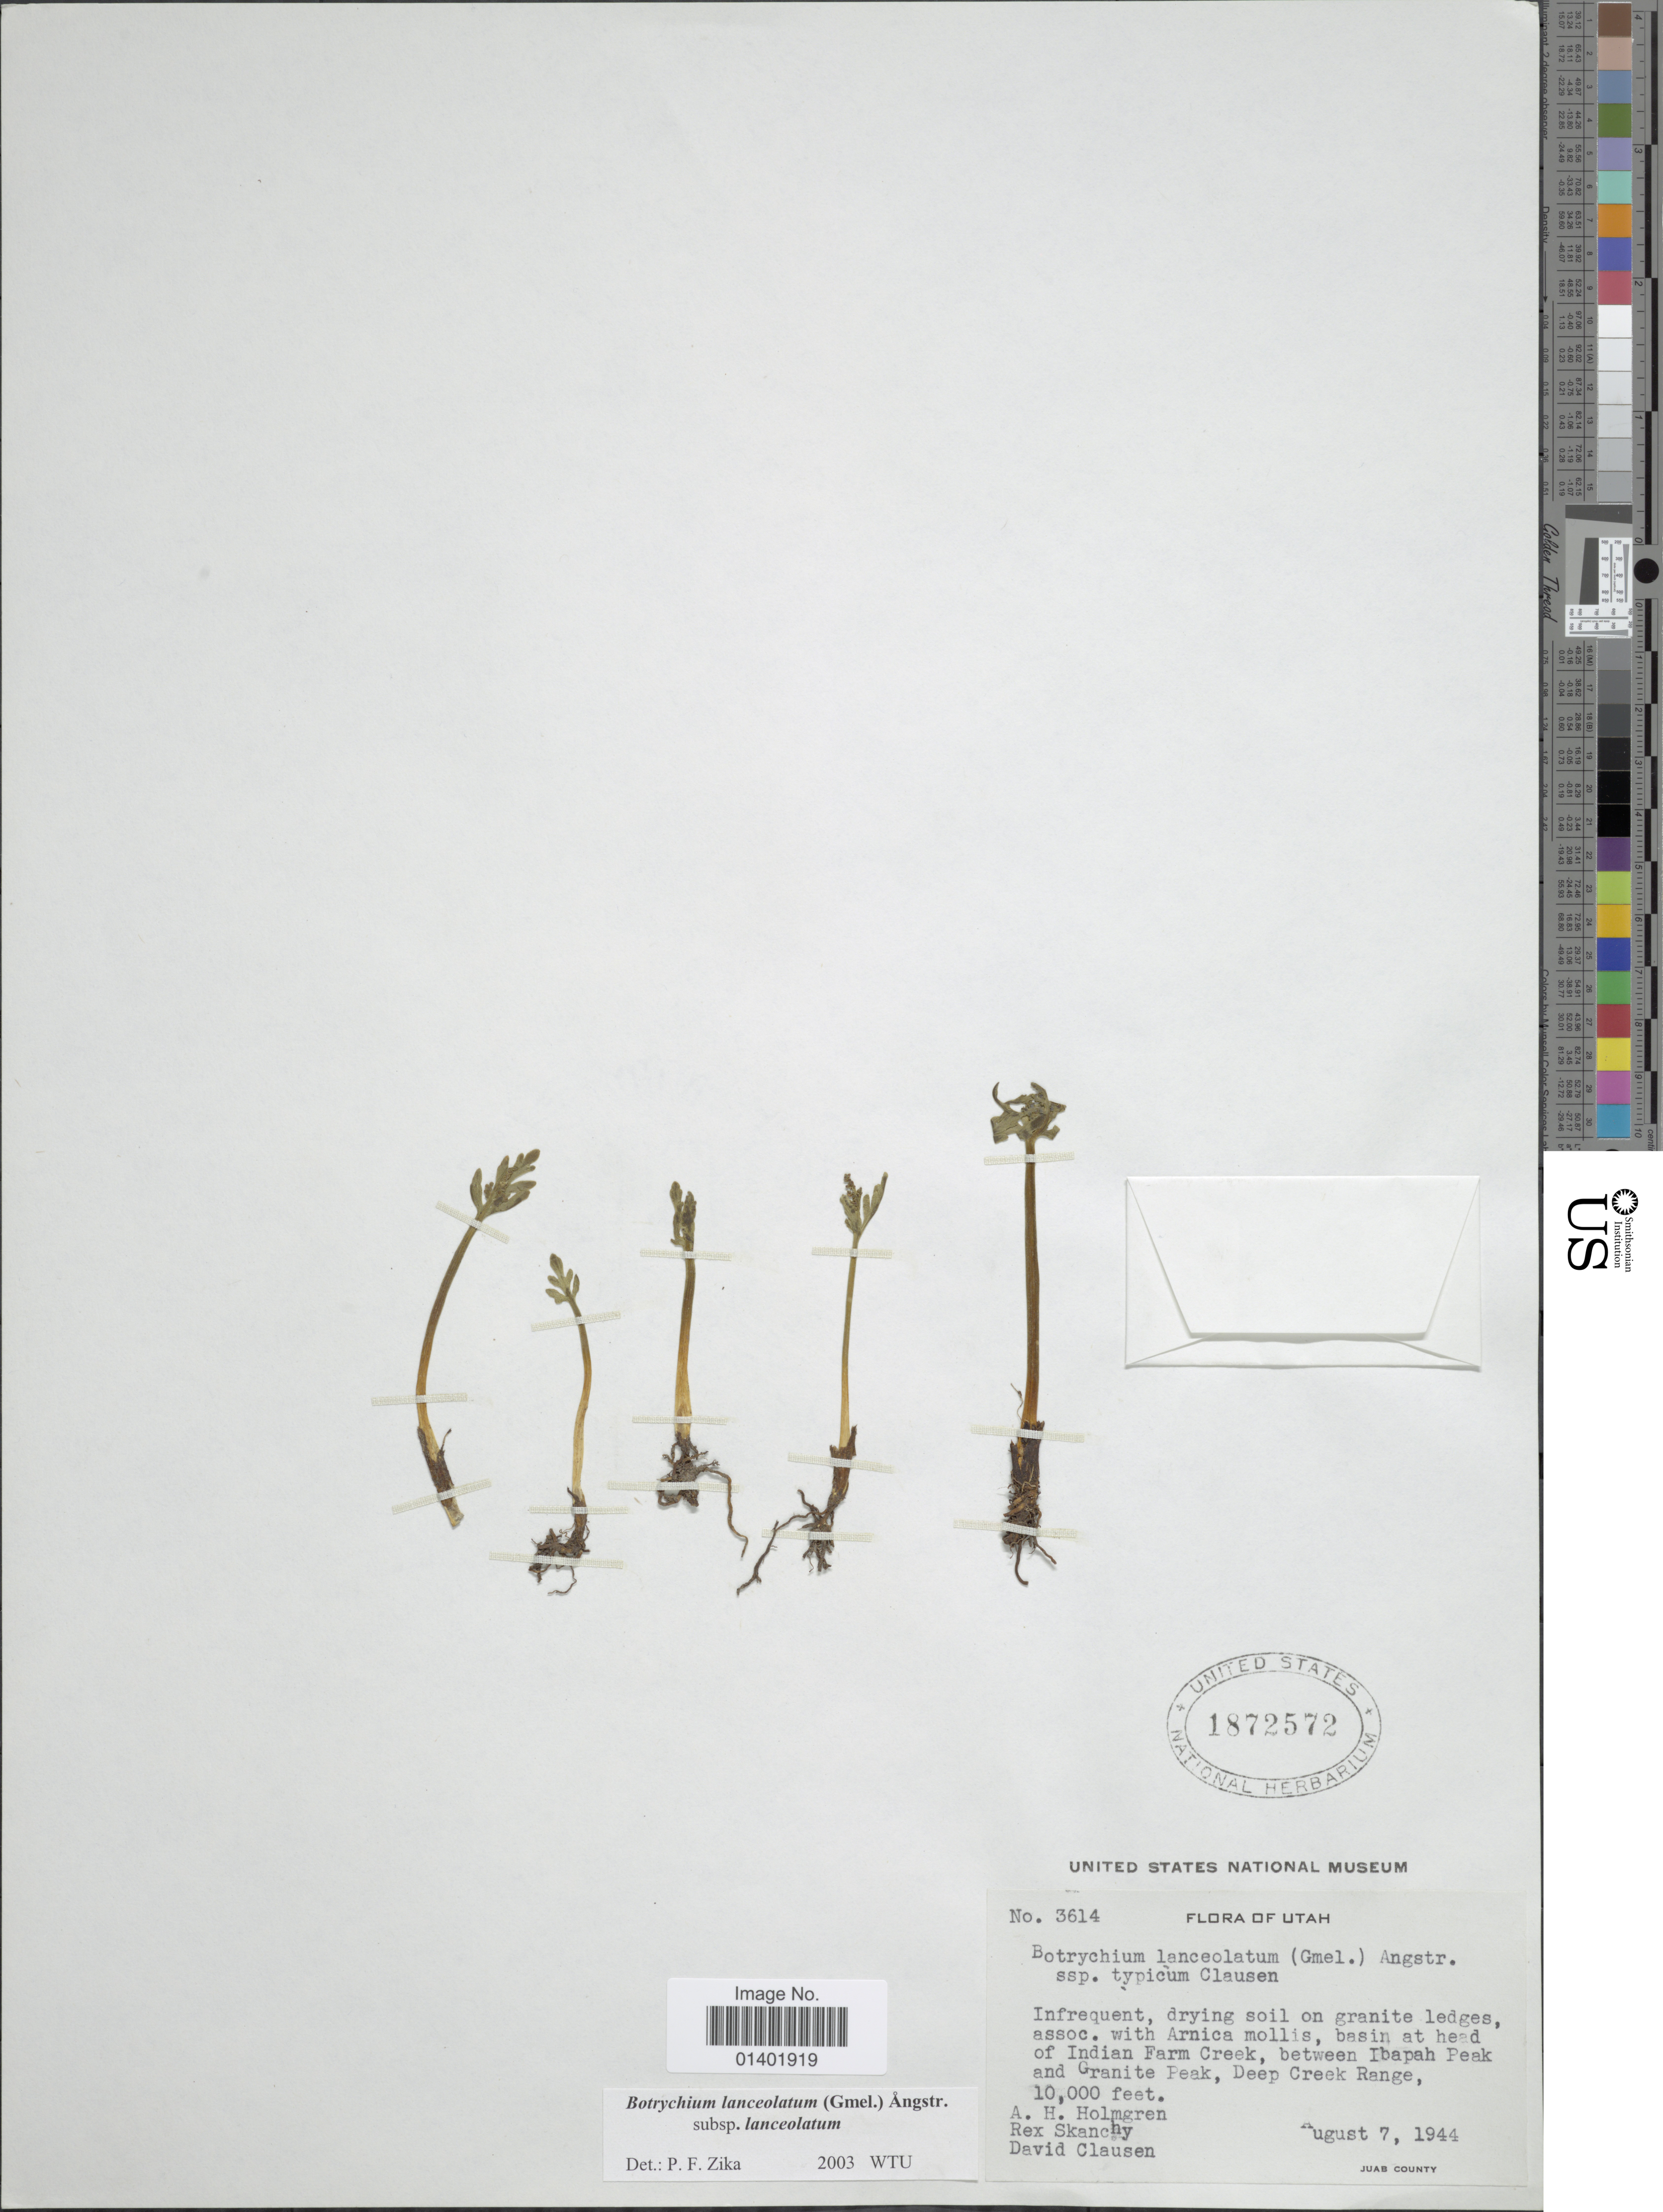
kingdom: Plantae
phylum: Tracheophyta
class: Polypodiopsida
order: Ophioglossales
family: Ophioglossaceae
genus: Botrychium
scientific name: Botrychium lanceolatum subsp. lanceolatum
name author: (S.G. Gmel.) Ångstr.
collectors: A. H. Holmgren, R. Skanchy & D. Clausen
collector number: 3614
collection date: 1944-08-07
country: United States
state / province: Utah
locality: Basin at head of Indian Farm Creek, between Ibapah Peak and Granite Peak, Deep Creek Range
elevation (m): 3048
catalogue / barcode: US 1872572